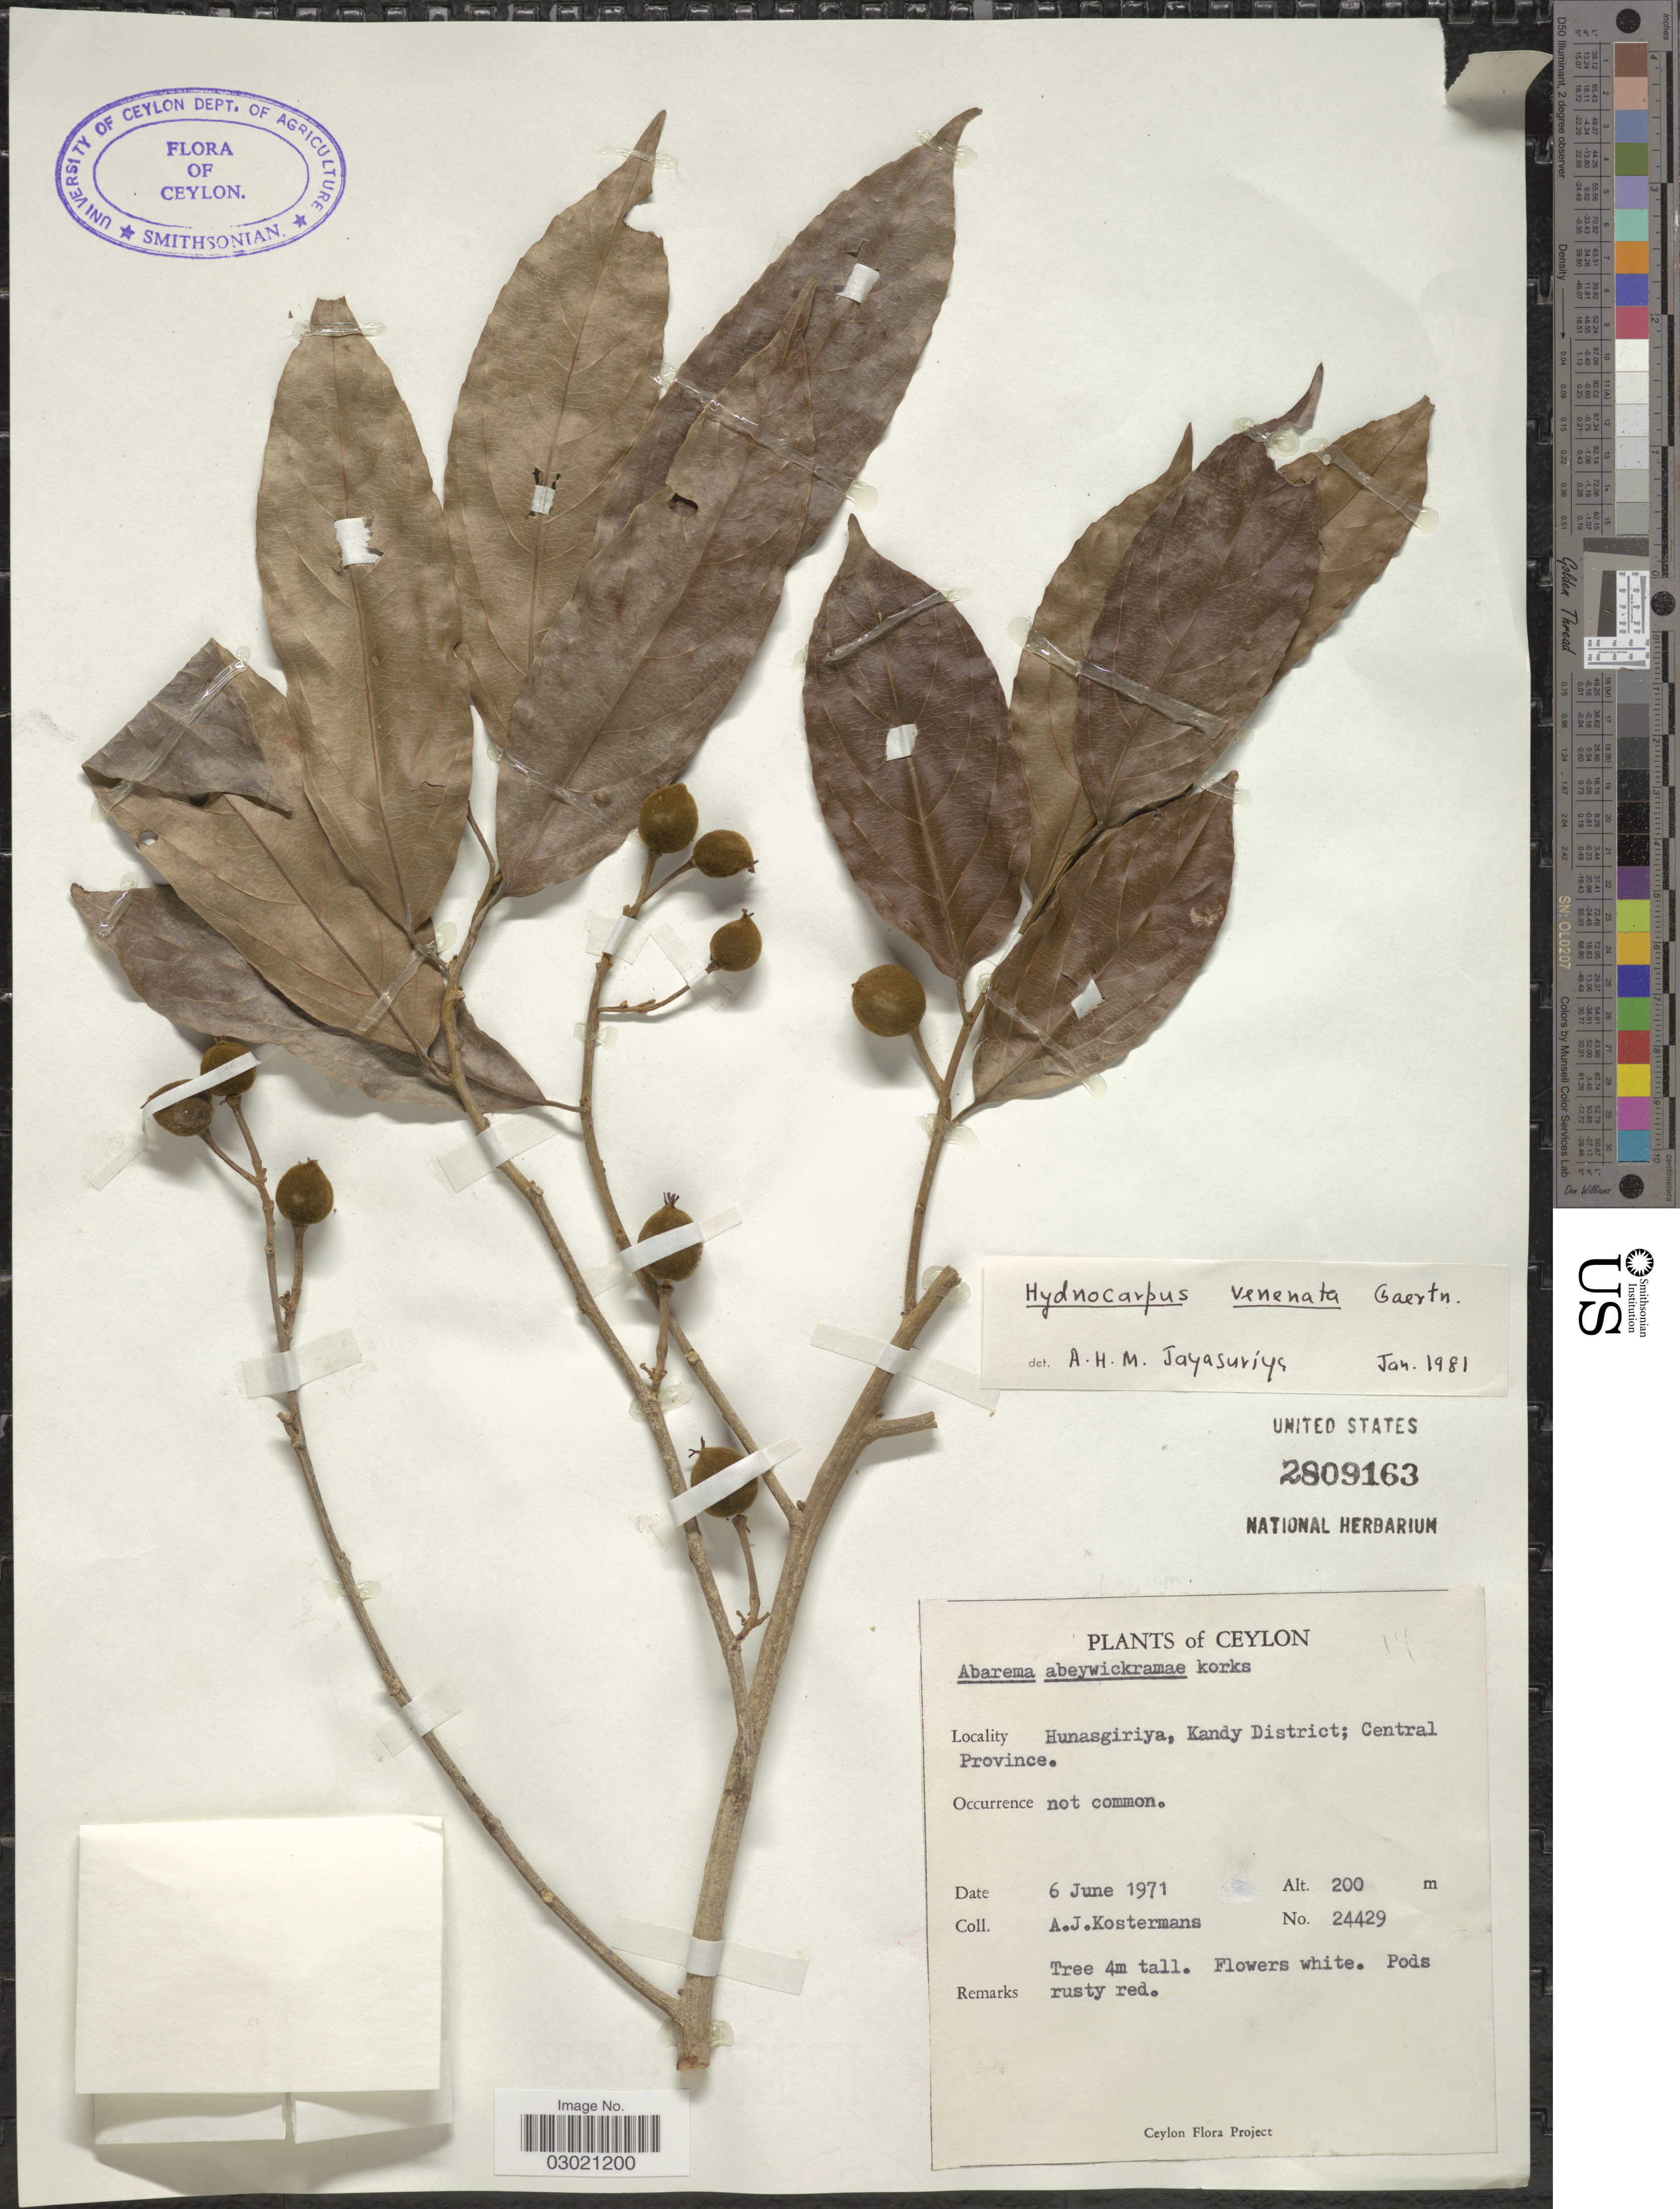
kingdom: Plantae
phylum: Tracheophyta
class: Magnoliopsida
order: Malpighiales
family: Achariaceae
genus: Hydnocarpus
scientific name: Hydnocarpus venenatus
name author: Gaertn.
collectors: A. J. G. Kostermans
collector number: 24429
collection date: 1971-06-06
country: Sri Lanka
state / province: Central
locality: Ceylon, Hunasgiriya, Kandy District.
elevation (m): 200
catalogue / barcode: US 2809163